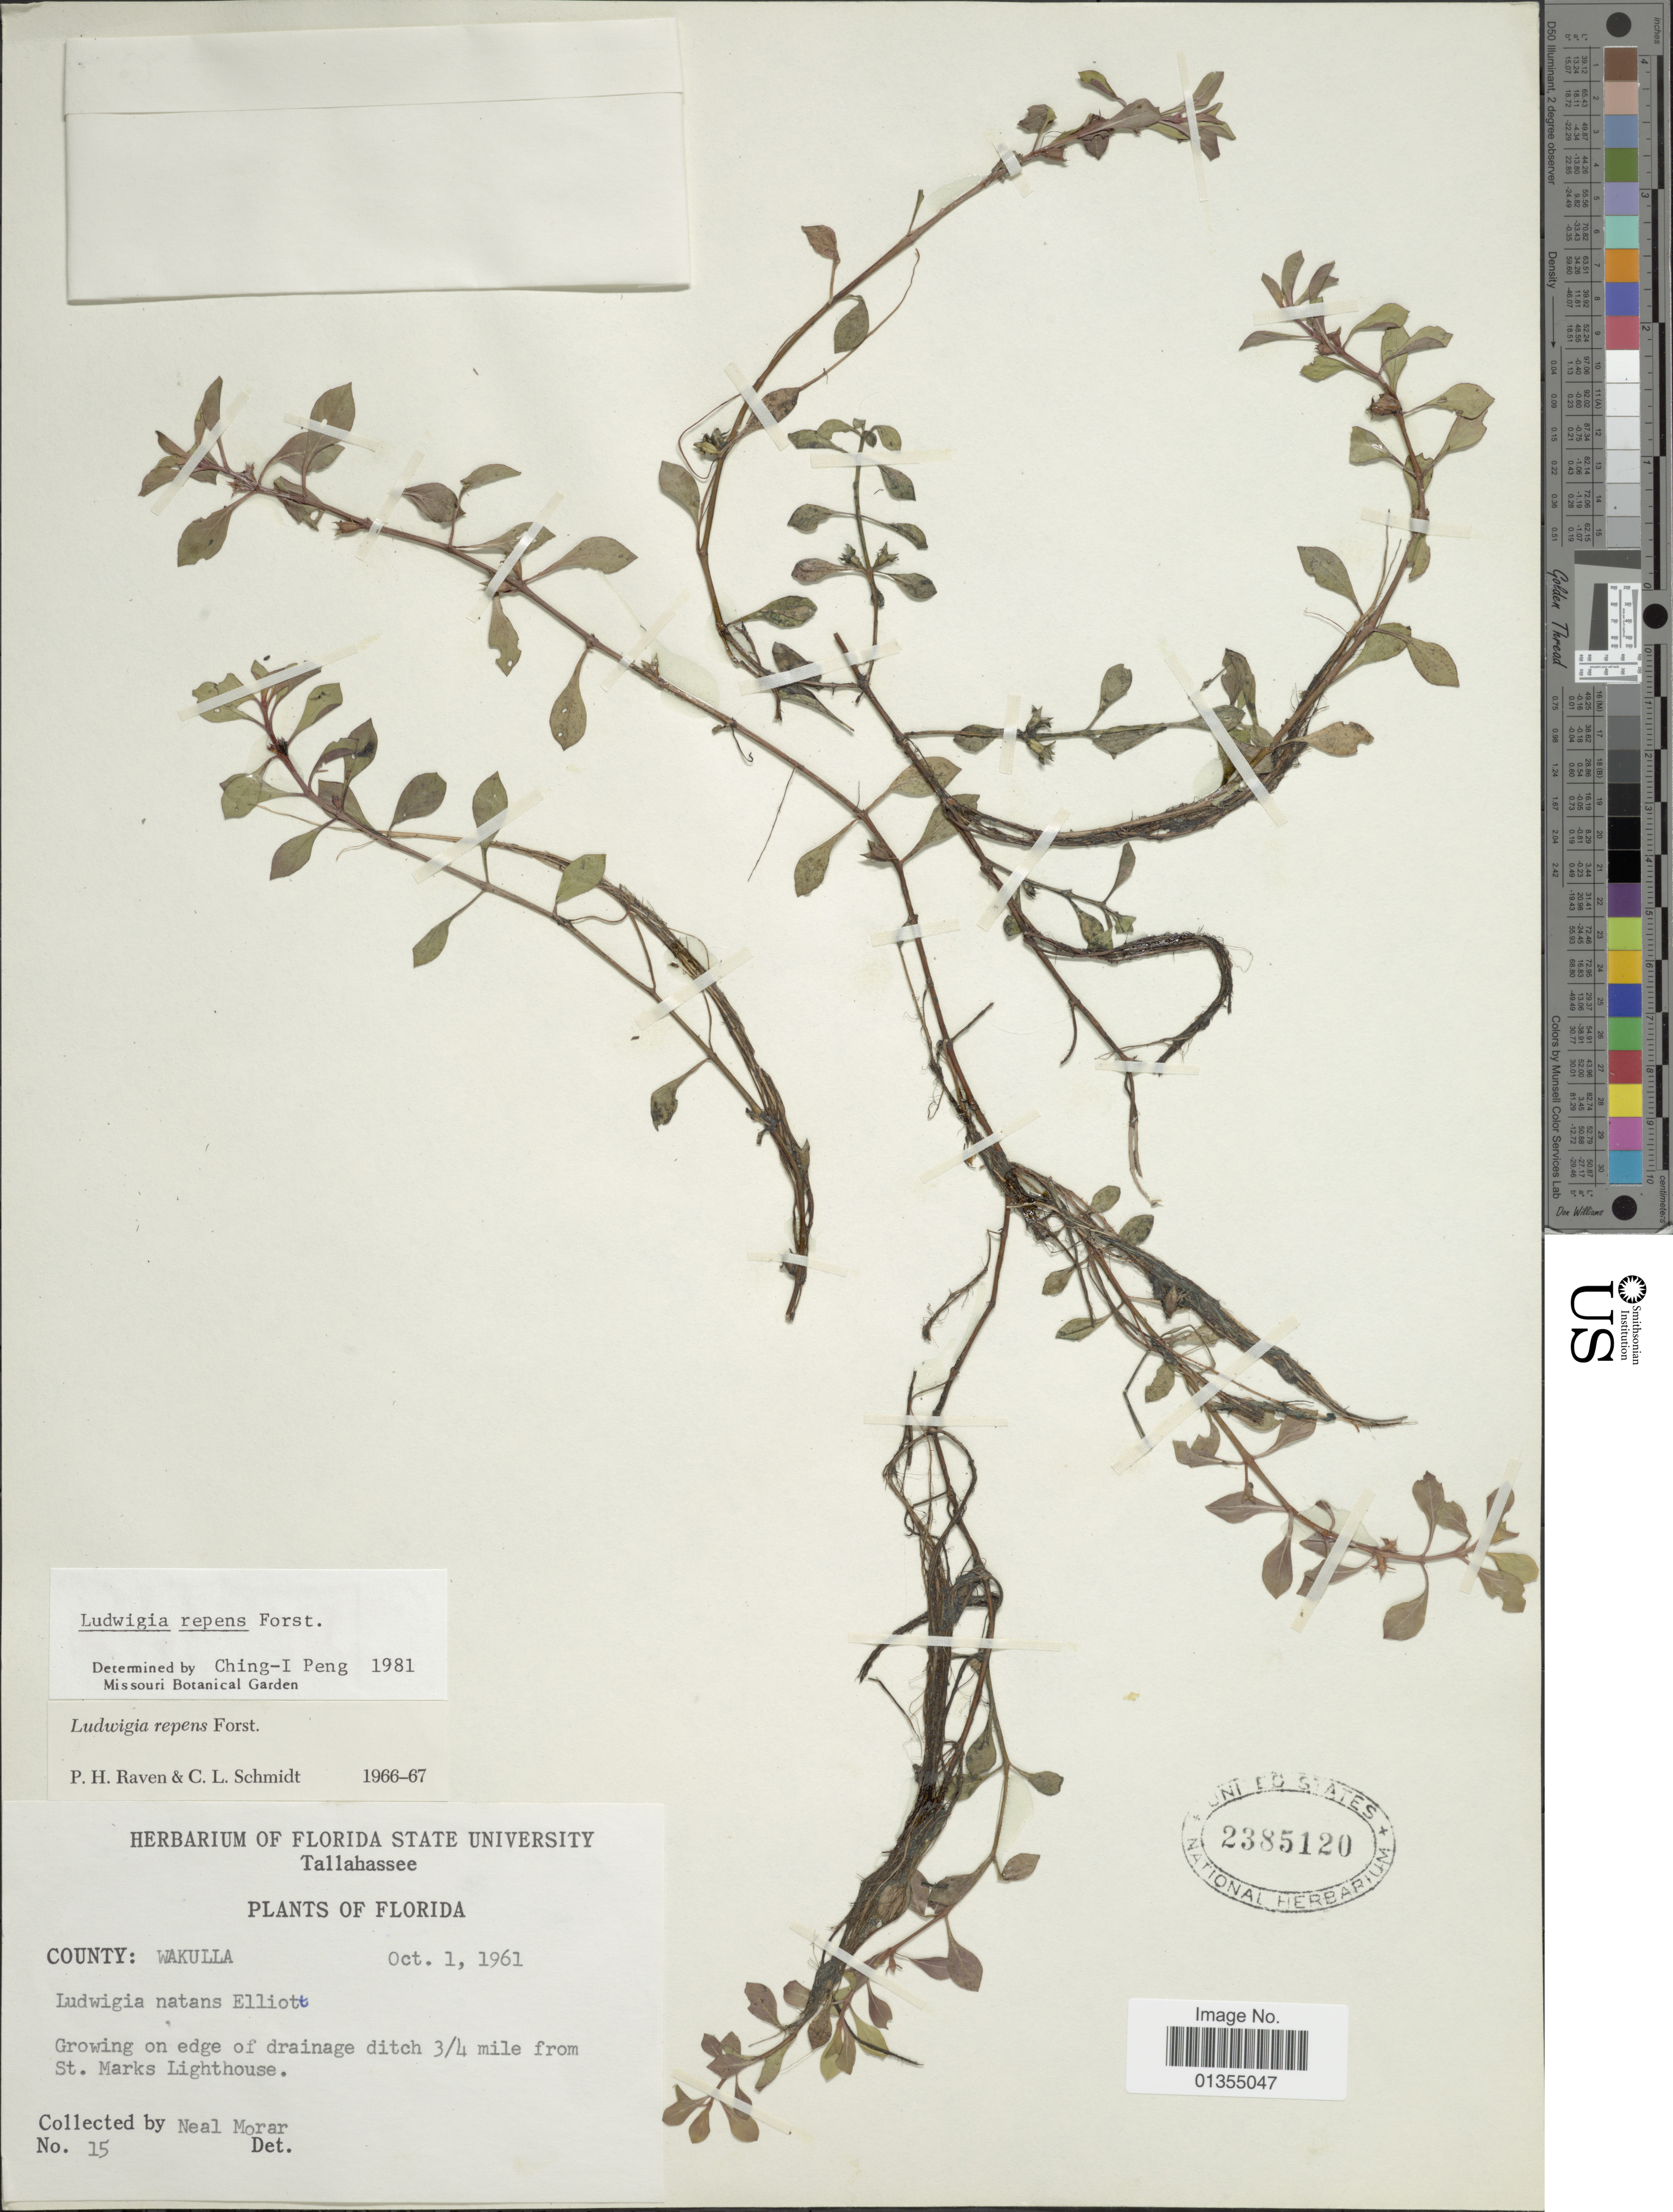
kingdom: Plantae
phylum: Tracheophyta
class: Magnoliopsida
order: Myrtales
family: Onagraceae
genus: Ludwigia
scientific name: Ludwigia repens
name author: J.R. Forst.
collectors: N. Morar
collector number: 15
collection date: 1961-10-01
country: United States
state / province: Florida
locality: County Wakulia, ¾ mile from St. Marks Lighthouse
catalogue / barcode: US 2385120